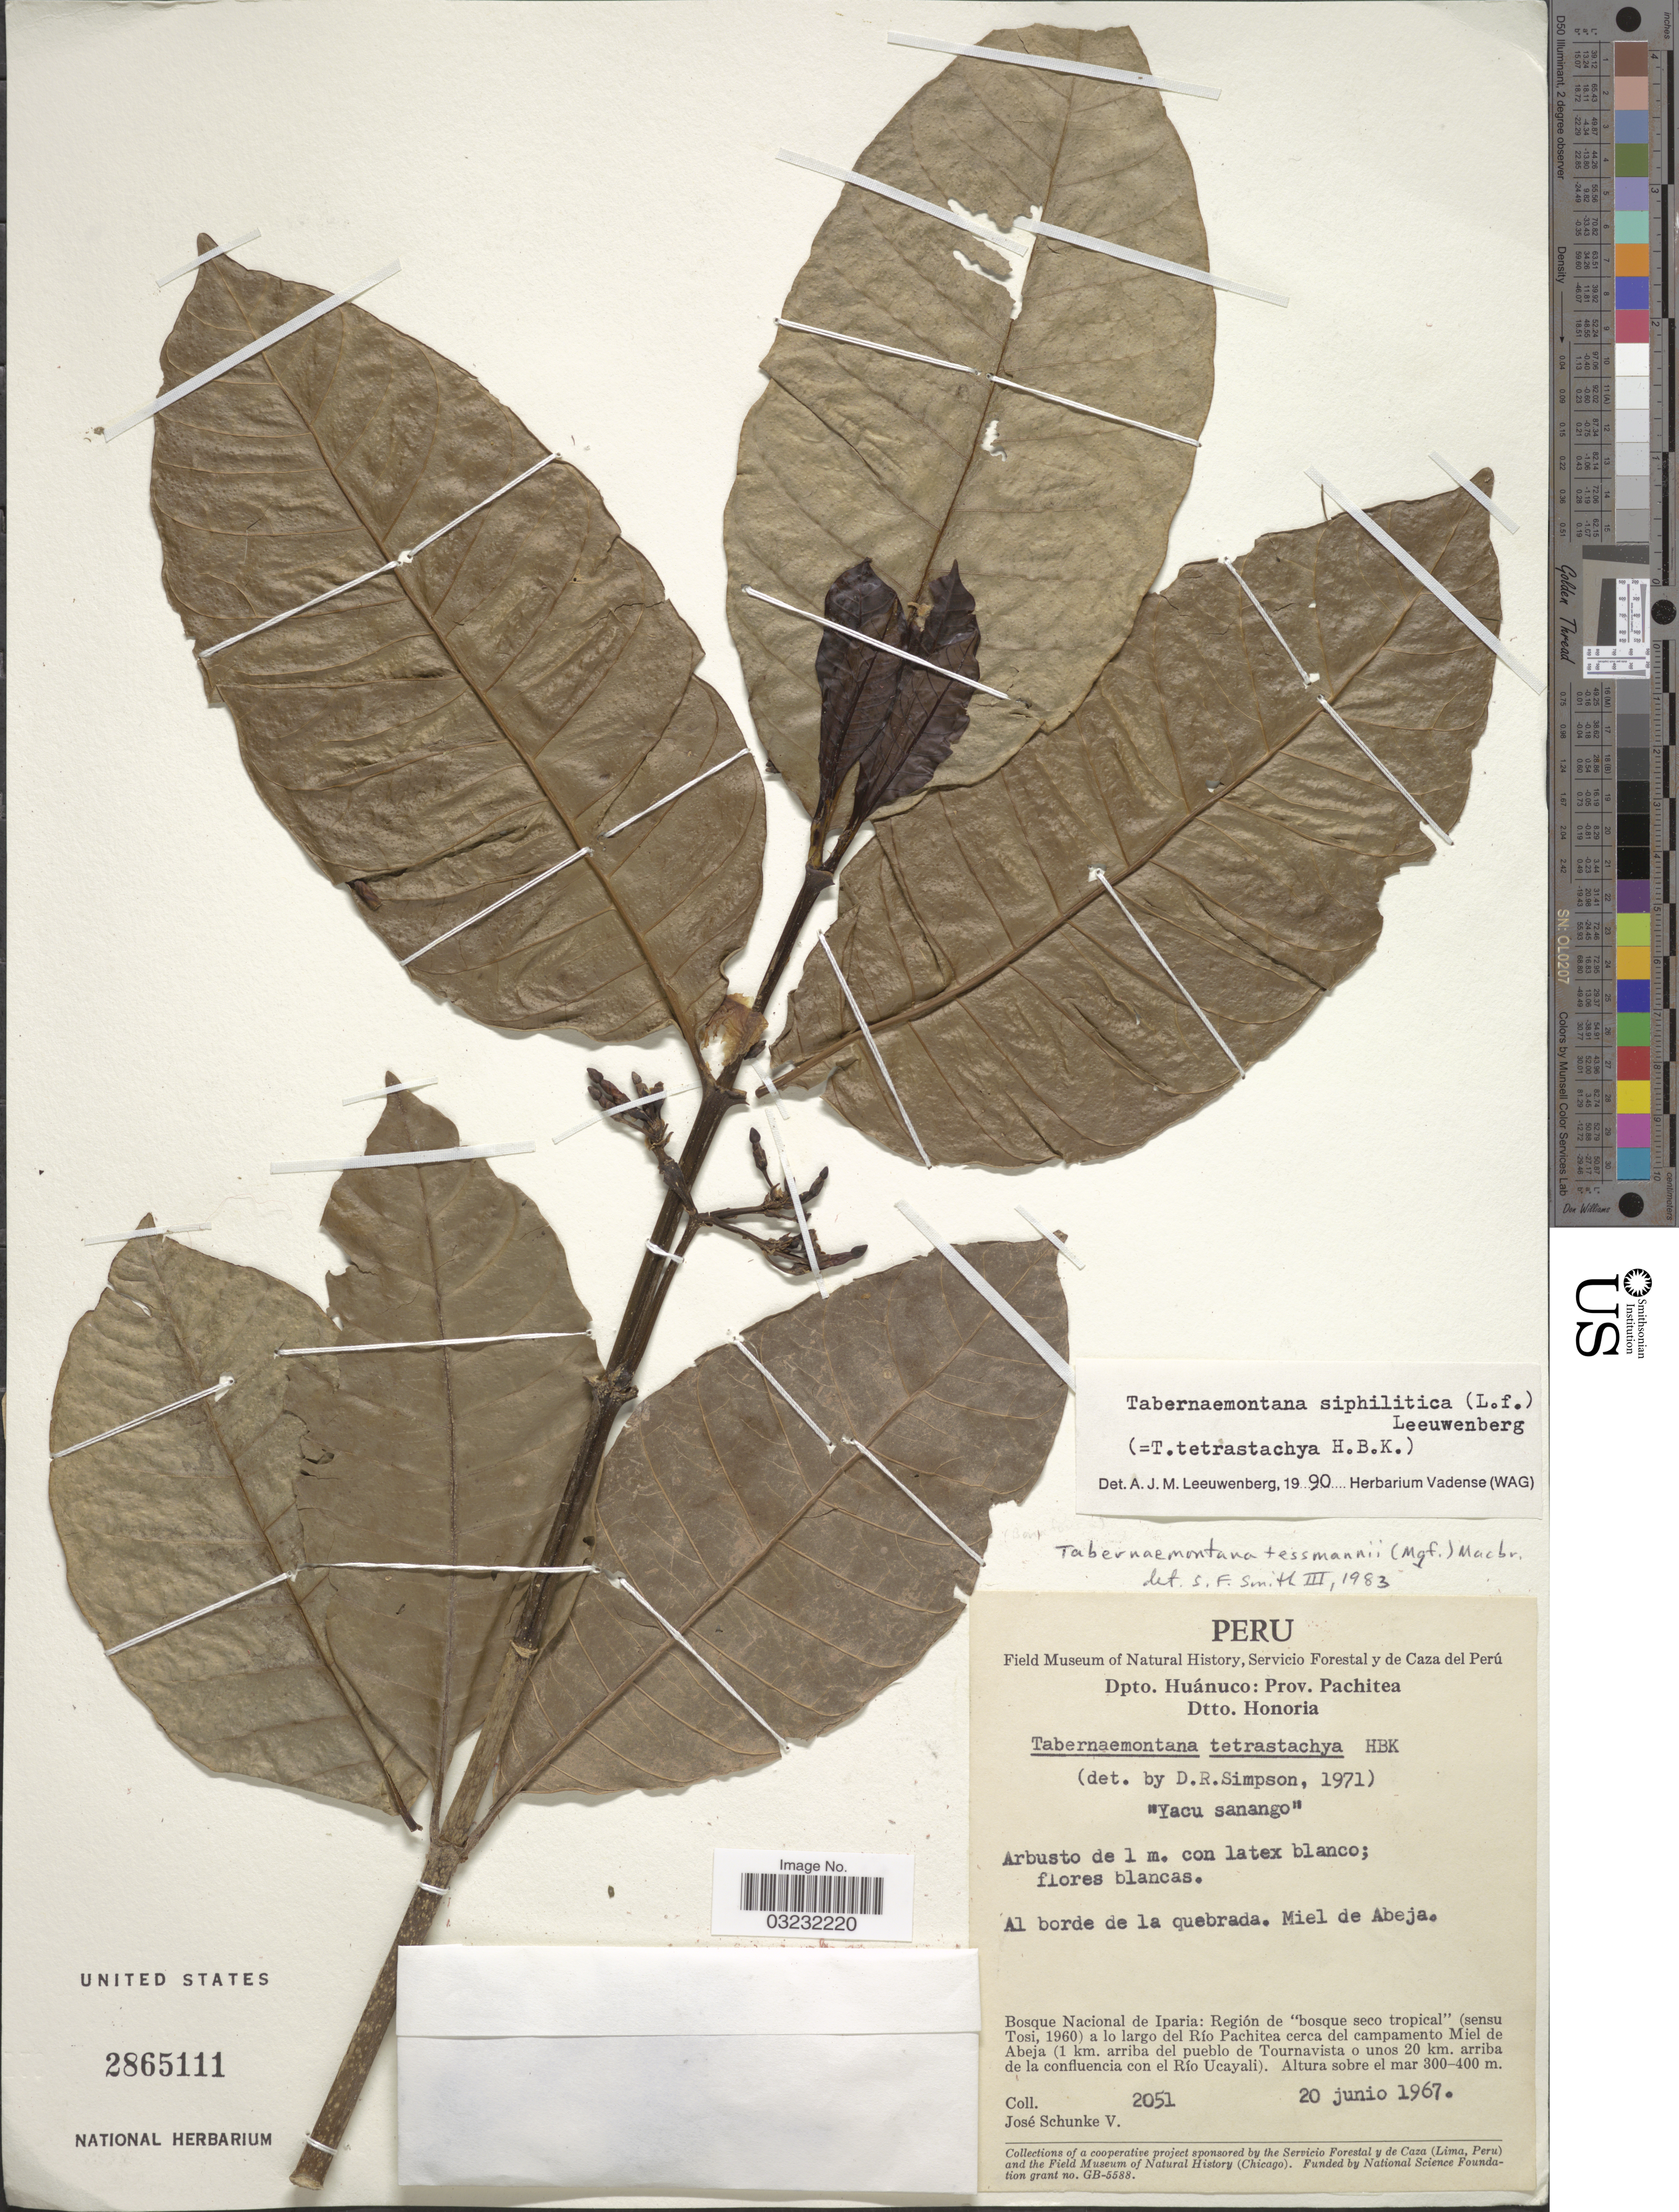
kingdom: Plantae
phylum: Tracheophyta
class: Magnoliopsida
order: Gentianales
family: Apocynaceae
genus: Tabernaemontana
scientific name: Tabernaemontana siphilitica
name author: (L. f.) Leeuwenb.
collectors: J. Schunke Vigo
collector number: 2051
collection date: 1967-06-20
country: Peru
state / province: Huánuco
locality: Dpto. Huánuco: Prov. Pachitea. Dtto. Honoria. Miel de Abeja. Bosque Nacional de Iparia: Región de "bosque seco tropical" (sensu Tosi, 1960) a lo largo del Río Pachitea cerca del campamento Miel de Abeja (1 km. arriba del pueblo de Tournavista o unos 20 km. arriba de la confluencia con el Río Ucayali).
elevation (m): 300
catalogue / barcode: US 2865111